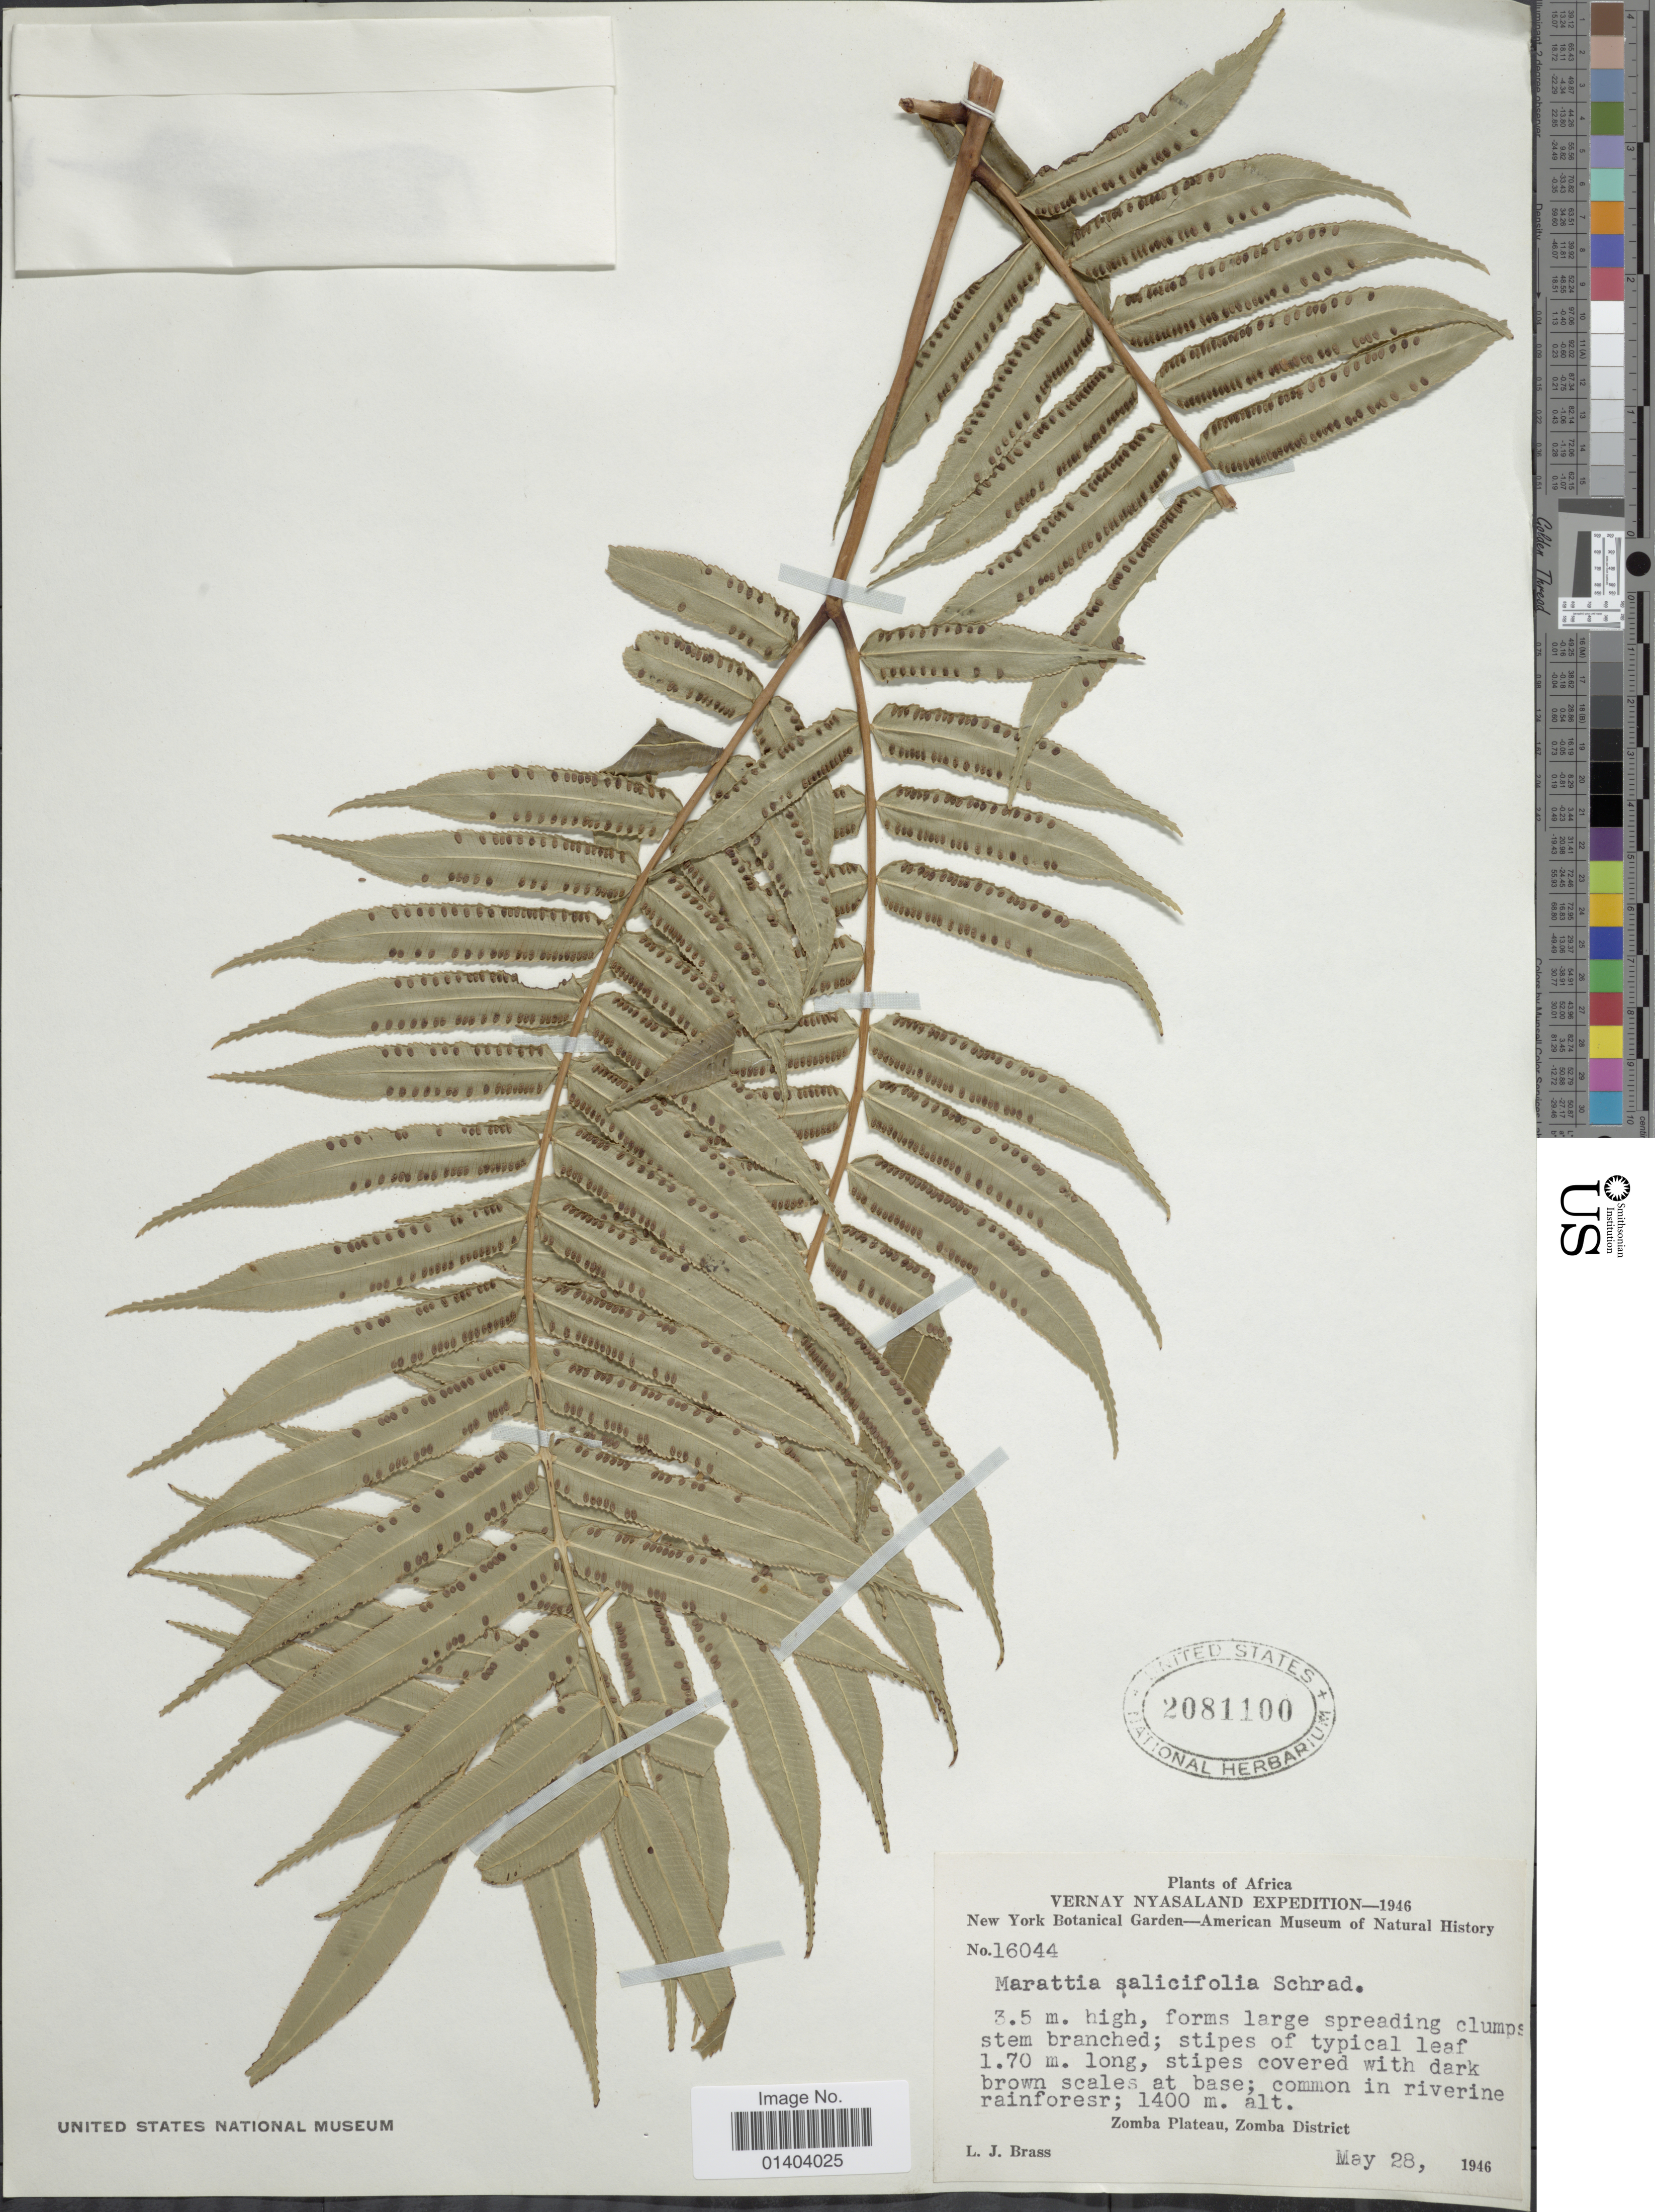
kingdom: Plantae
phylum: Tracheophyta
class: Polypodiopsida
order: Marattiales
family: Marattiaceae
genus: Ptisana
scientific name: Ptisana fraxinea var. salicifolia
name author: (Schrad.) Murdock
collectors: L. J. Brass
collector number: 16044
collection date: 1946-05-28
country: Malawi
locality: Africa, Zomba Plateau, Zomba District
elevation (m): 1400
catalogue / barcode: US 2081100